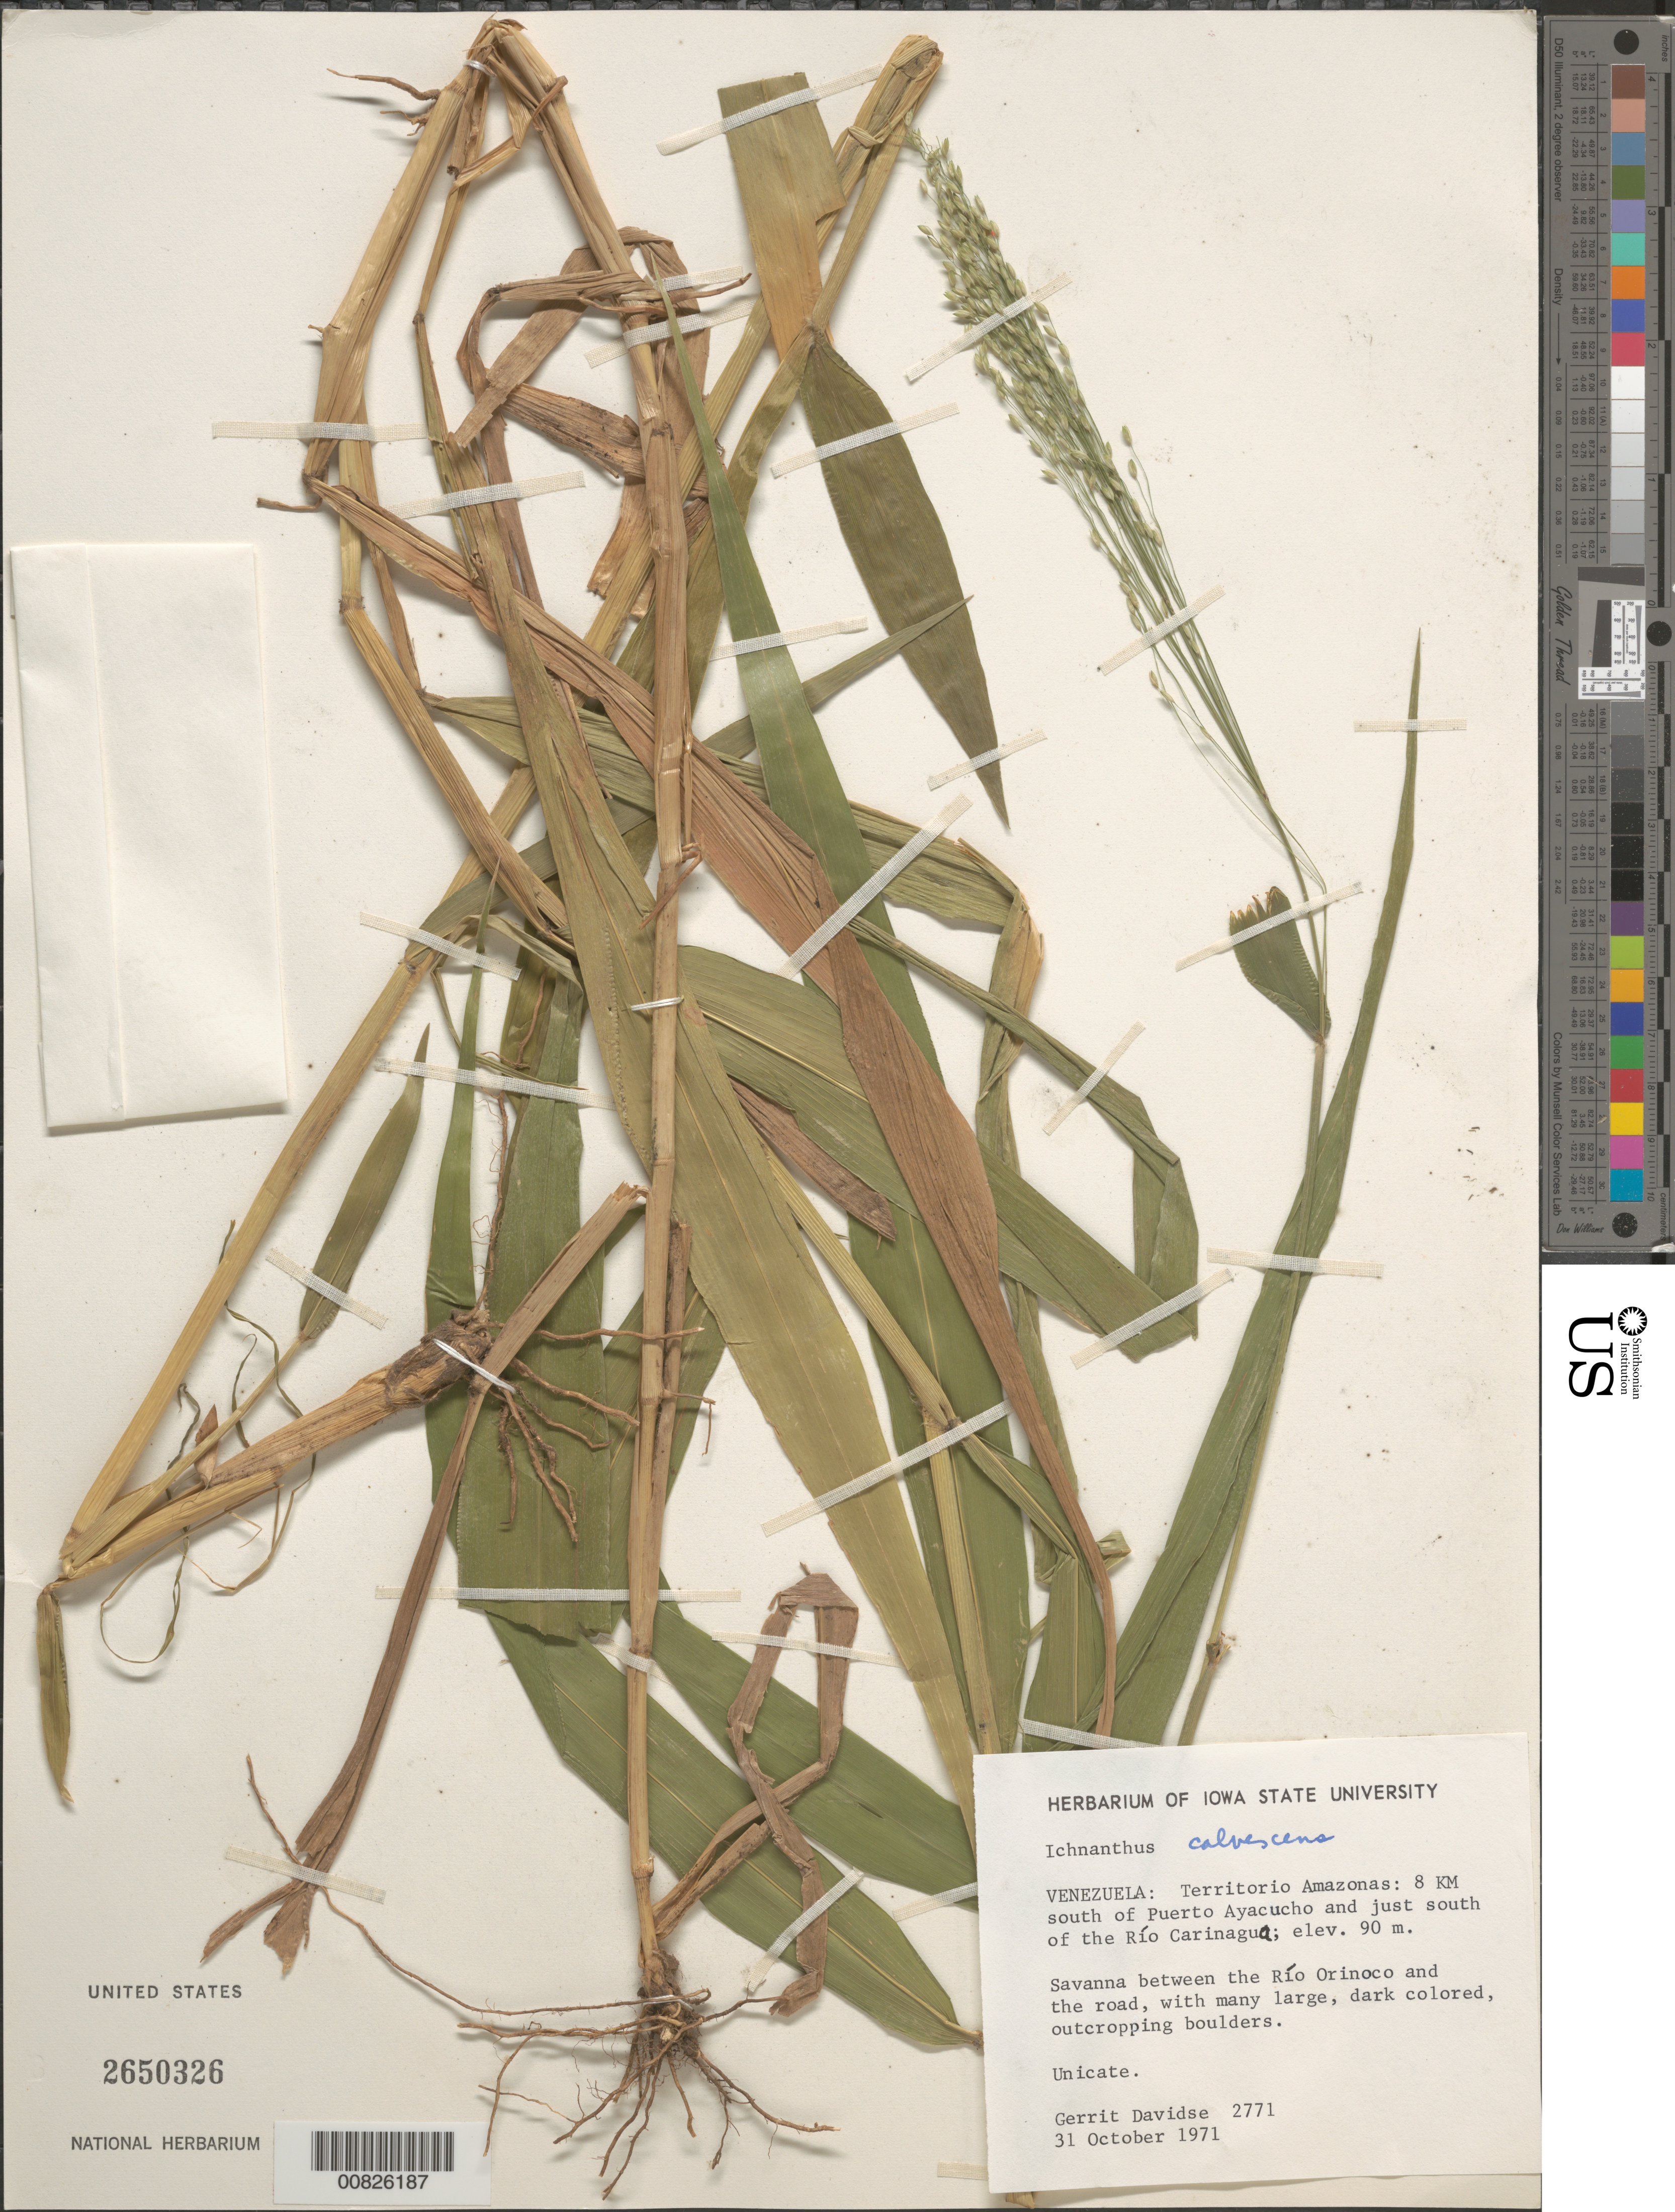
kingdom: Plantae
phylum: Tracheophyta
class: Liliopsida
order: Poales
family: Poaceae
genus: Ichnanthus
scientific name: Ichnanthus calvescens var. scabrior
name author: Döll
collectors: G. Davidse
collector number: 2771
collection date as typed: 31-Oct-71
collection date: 1971-10-31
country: Venezuela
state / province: Amazonas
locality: Puerto Ayacucho, 8 km S of and just S of the Río Carinagua, between the Río Orinoco and the road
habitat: Savanna with many large, dark colored, outcropping boulders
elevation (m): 90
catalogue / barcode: US 2650326